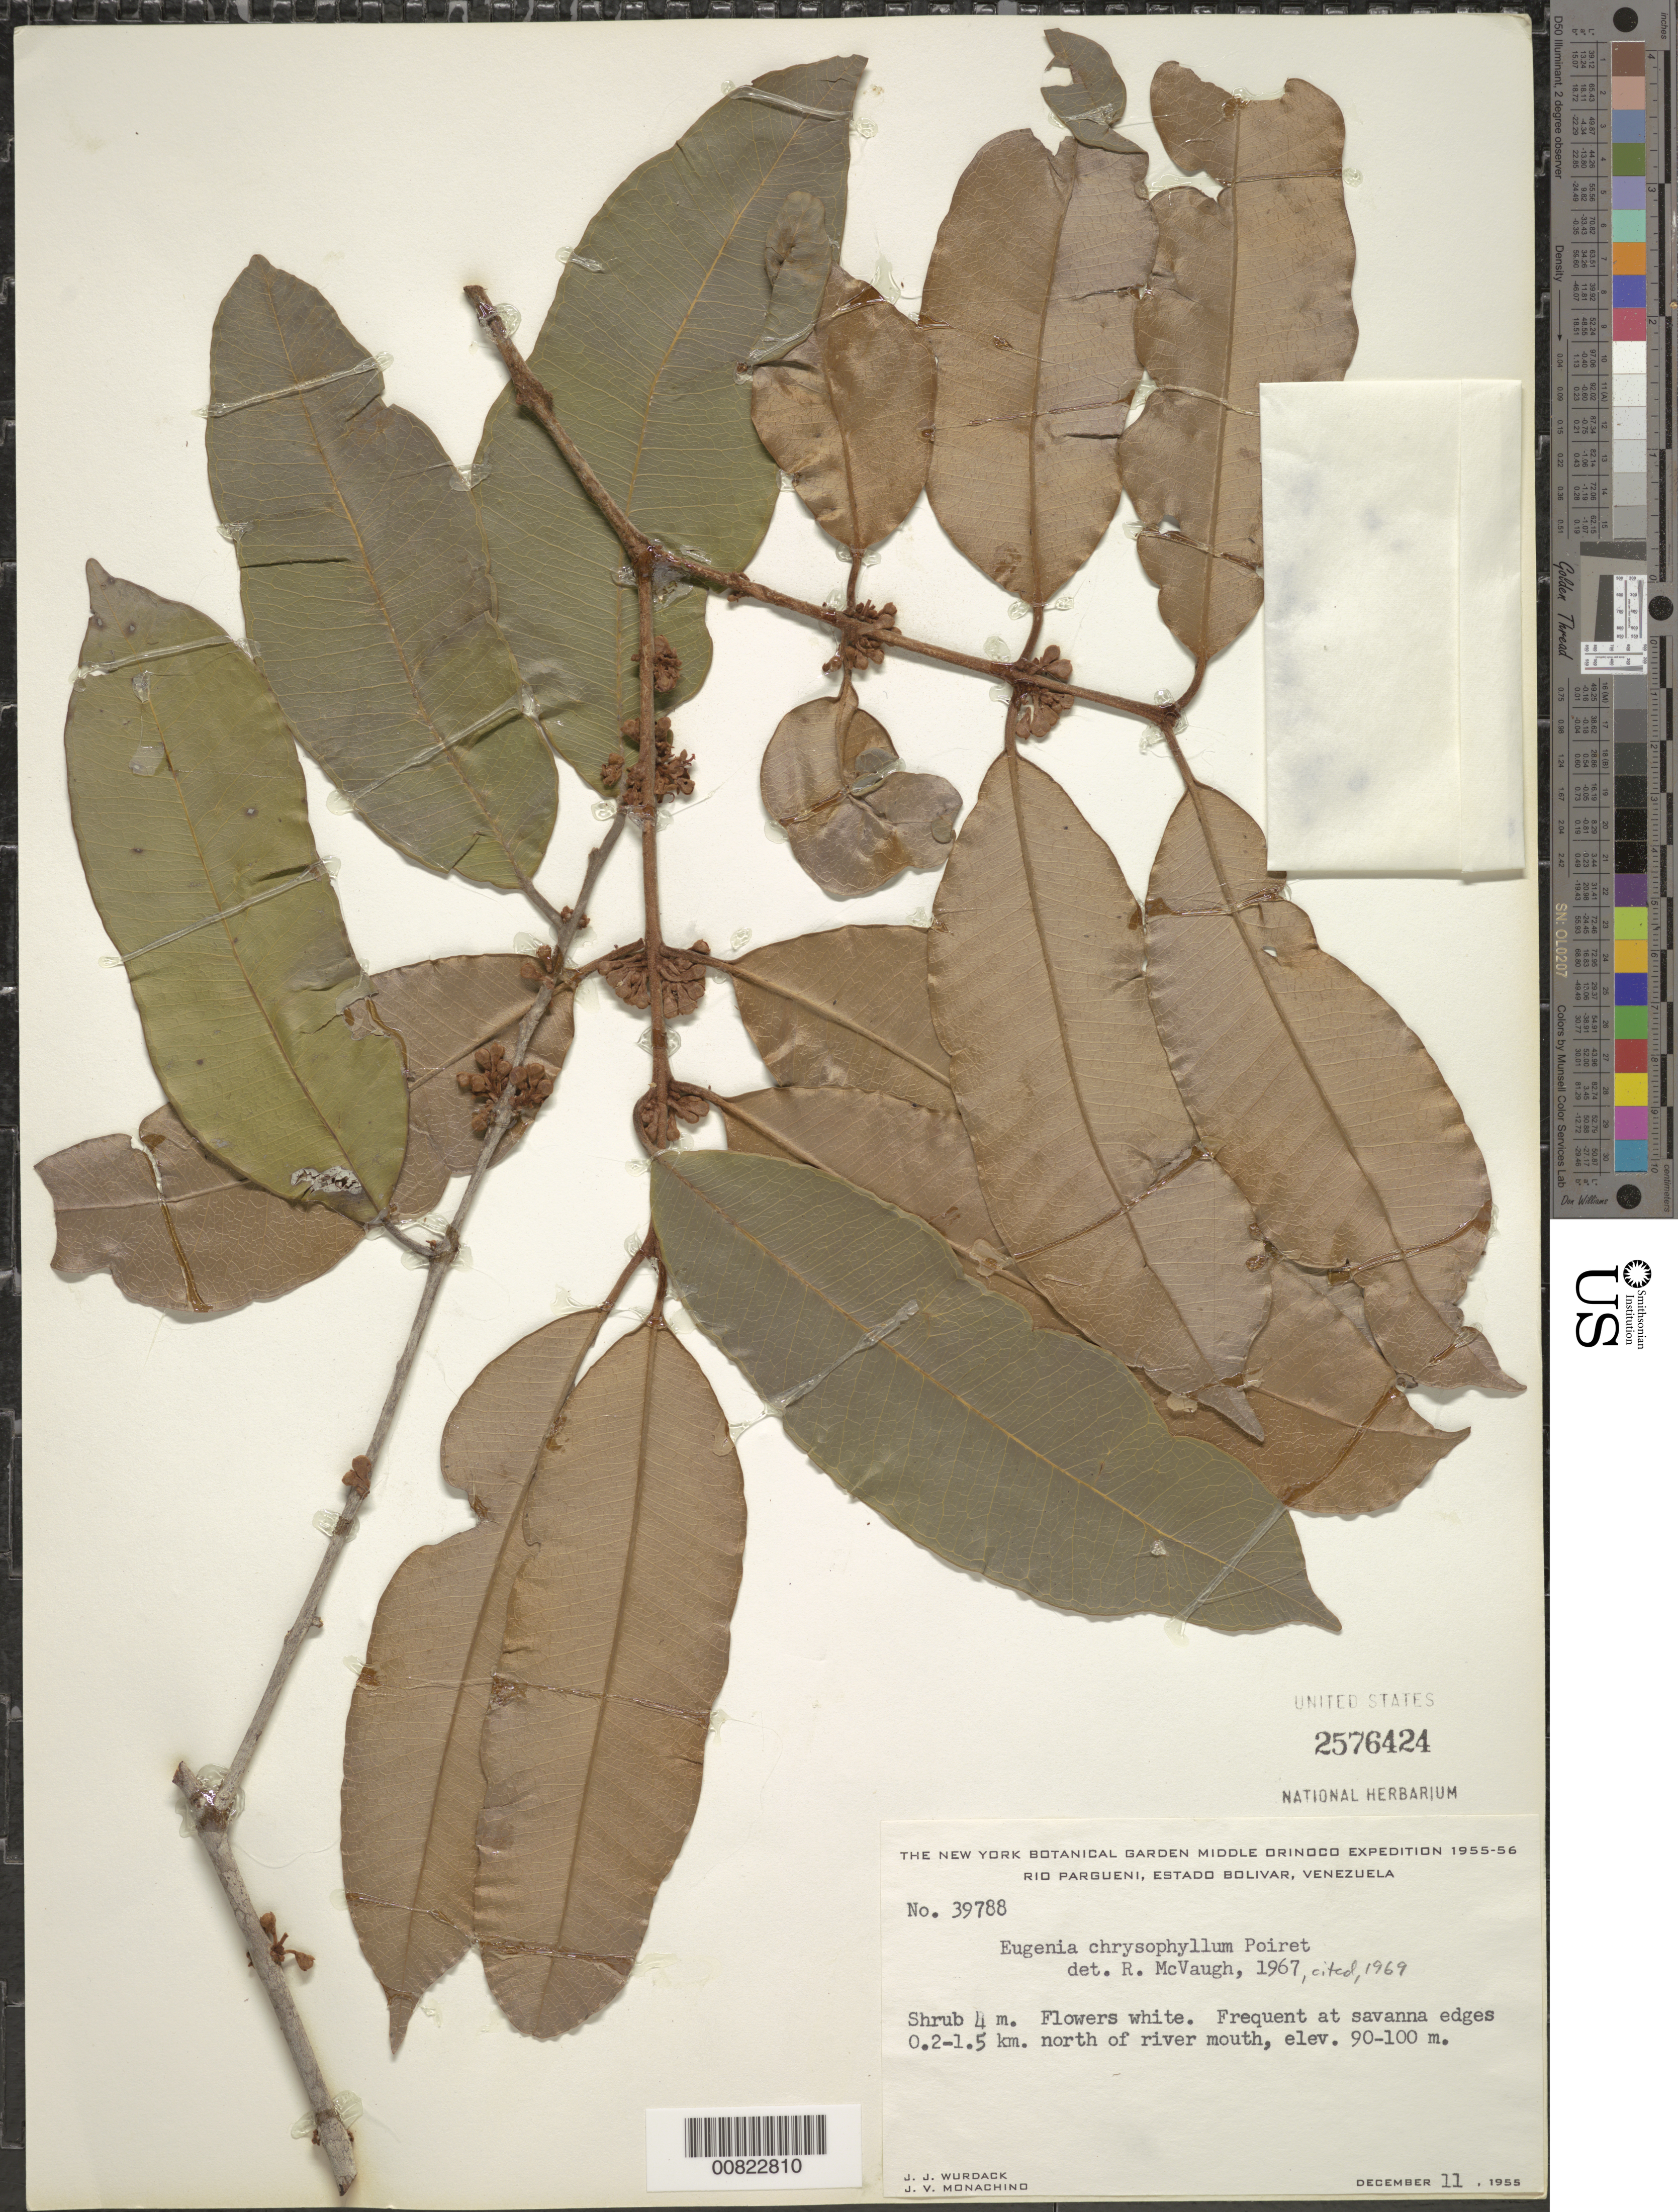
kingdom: Plantae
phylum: Tracheophyta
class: Magnoliopsida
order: Myrtales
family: Myrtaceae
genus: Eugenia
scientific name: Eugenia chrysophyllum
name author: Poir.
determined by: McVaugh, R.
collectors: J. J. Wurdack & J. V. Monachino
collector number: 39788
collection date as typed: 11-Dec-55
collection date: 1955-12-11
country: Venezuela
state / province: Bolívar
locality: Río Pargueni, 0.2-1.5 km north of mouth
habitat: Savanna edges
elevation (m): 90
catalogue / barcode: US 2576424